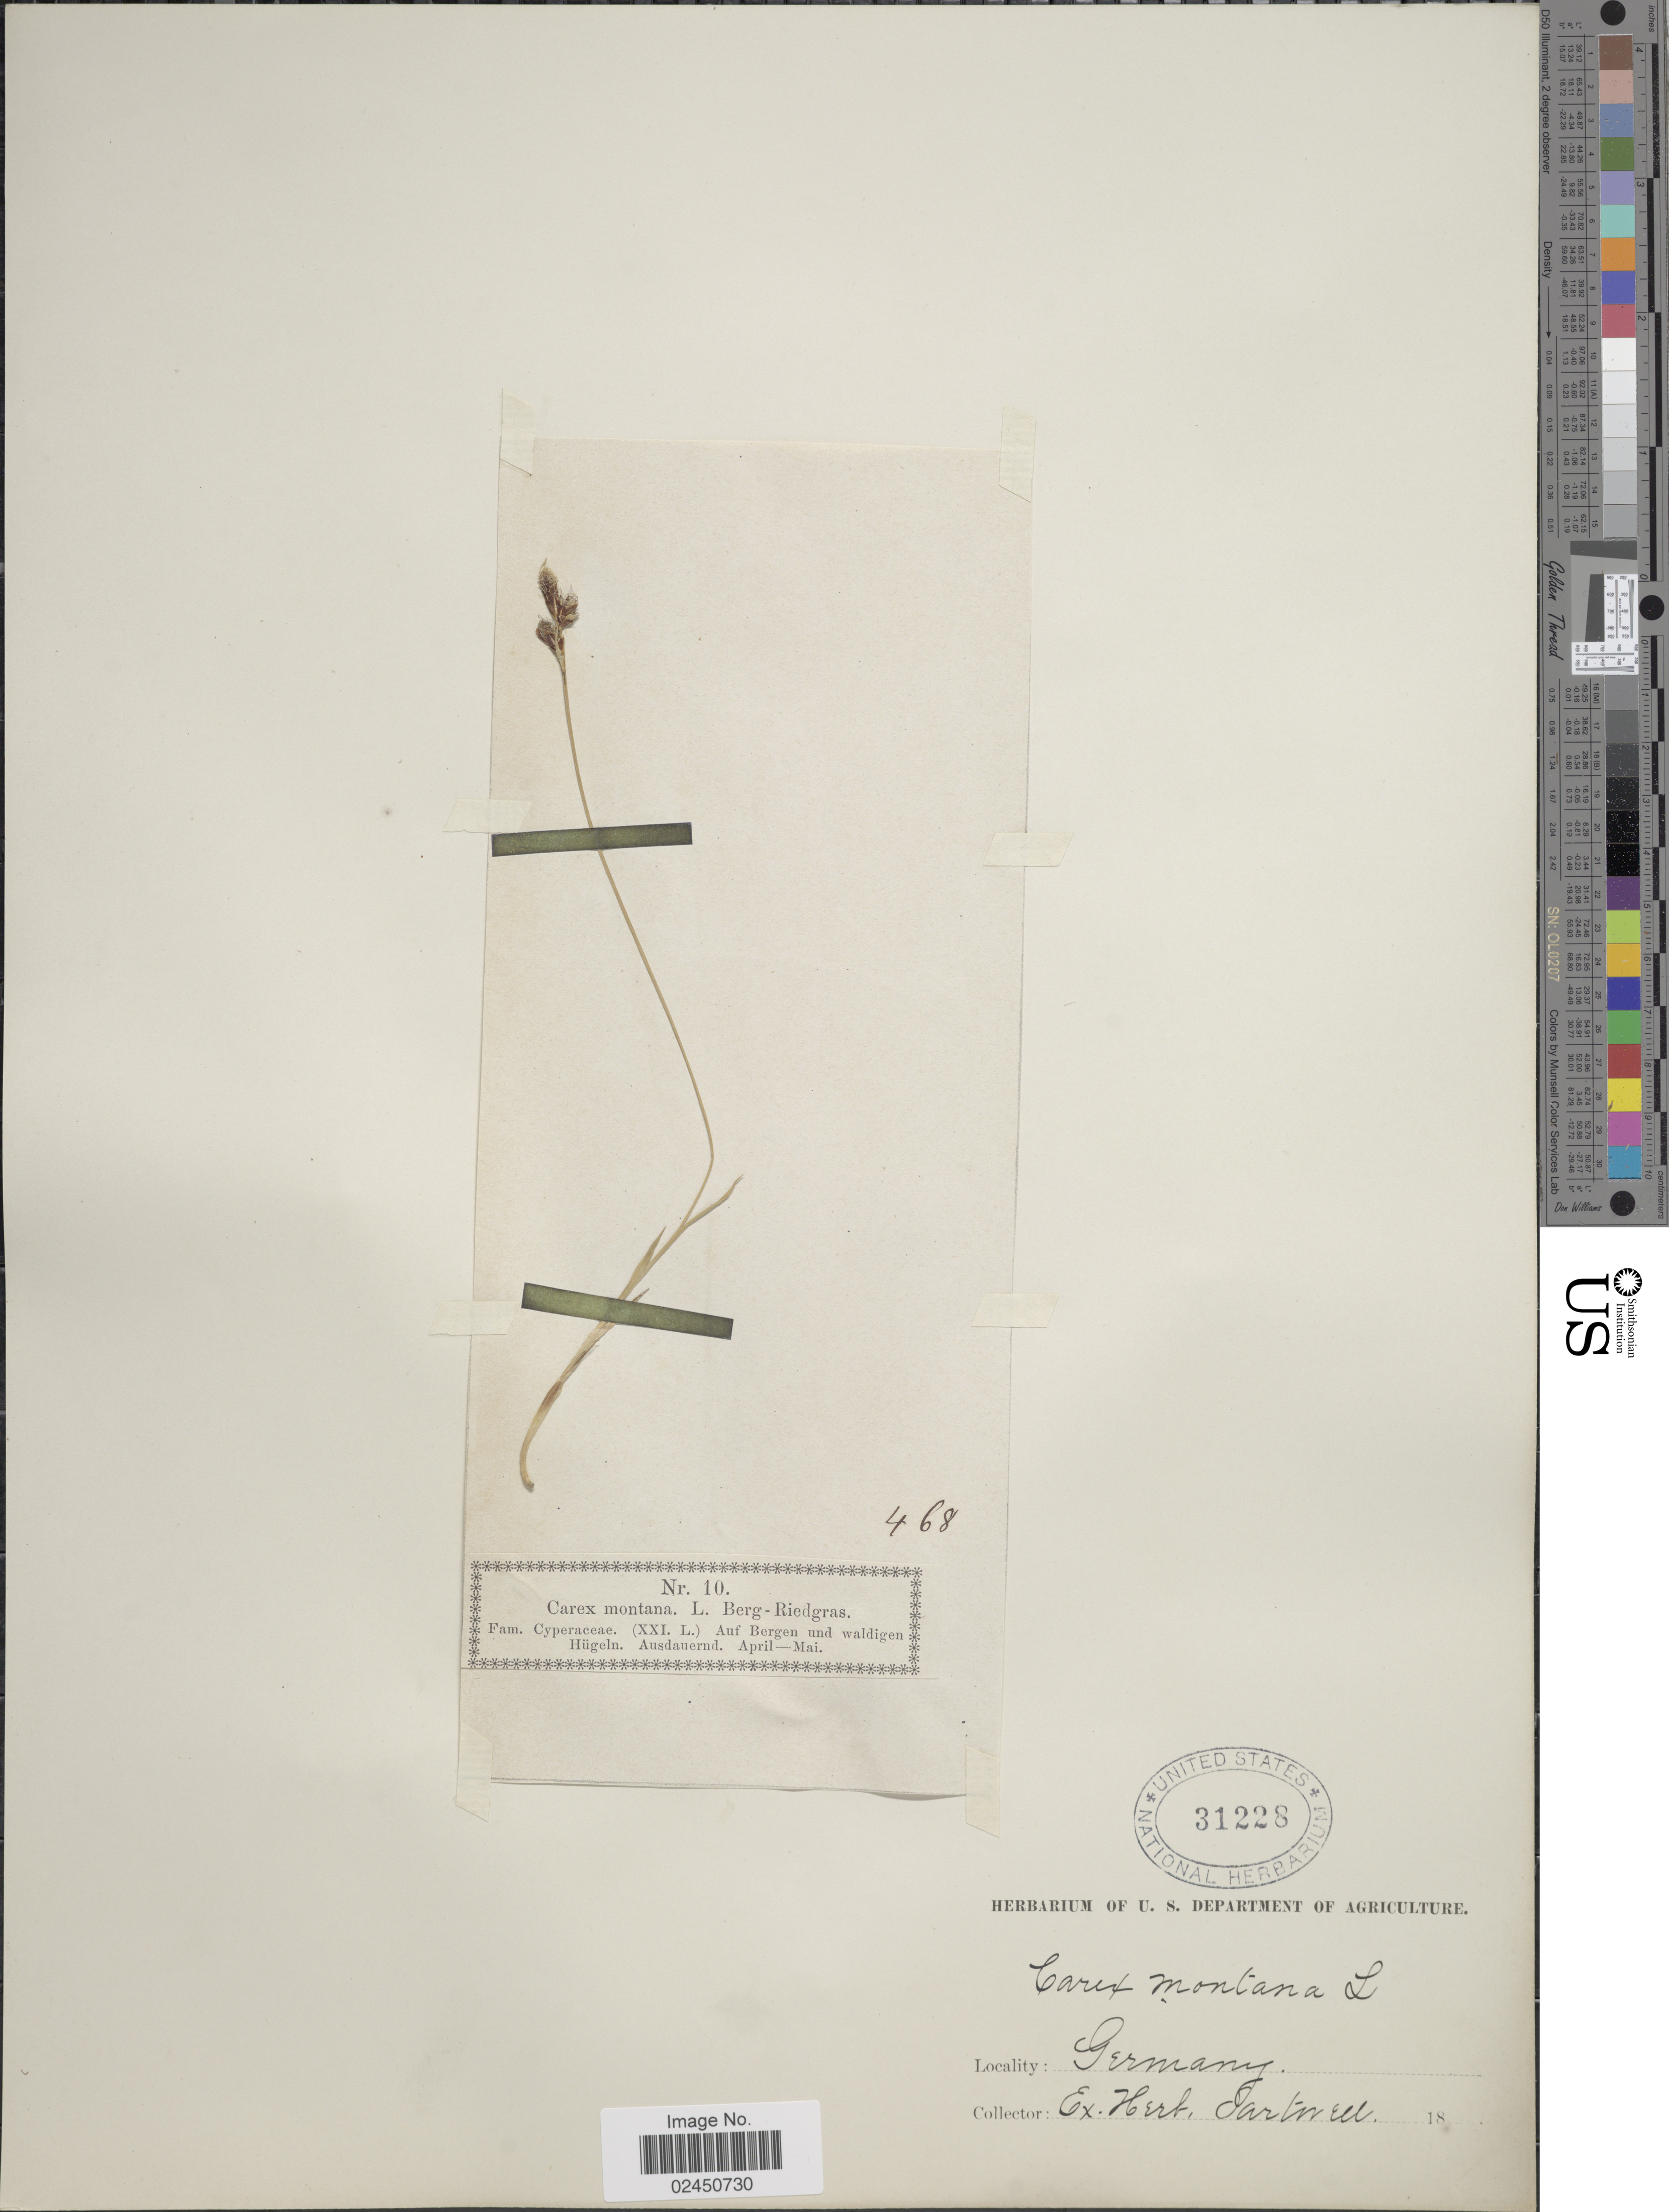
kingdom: Plantae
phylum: Tracheophyta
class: Liliopsida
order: Poales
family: Cyperaceae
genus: Carex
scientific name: Carex montana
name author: L.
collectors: ex herb. Sartwell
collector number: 10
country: Germany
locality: Ausdauernd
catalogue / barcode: US 31228